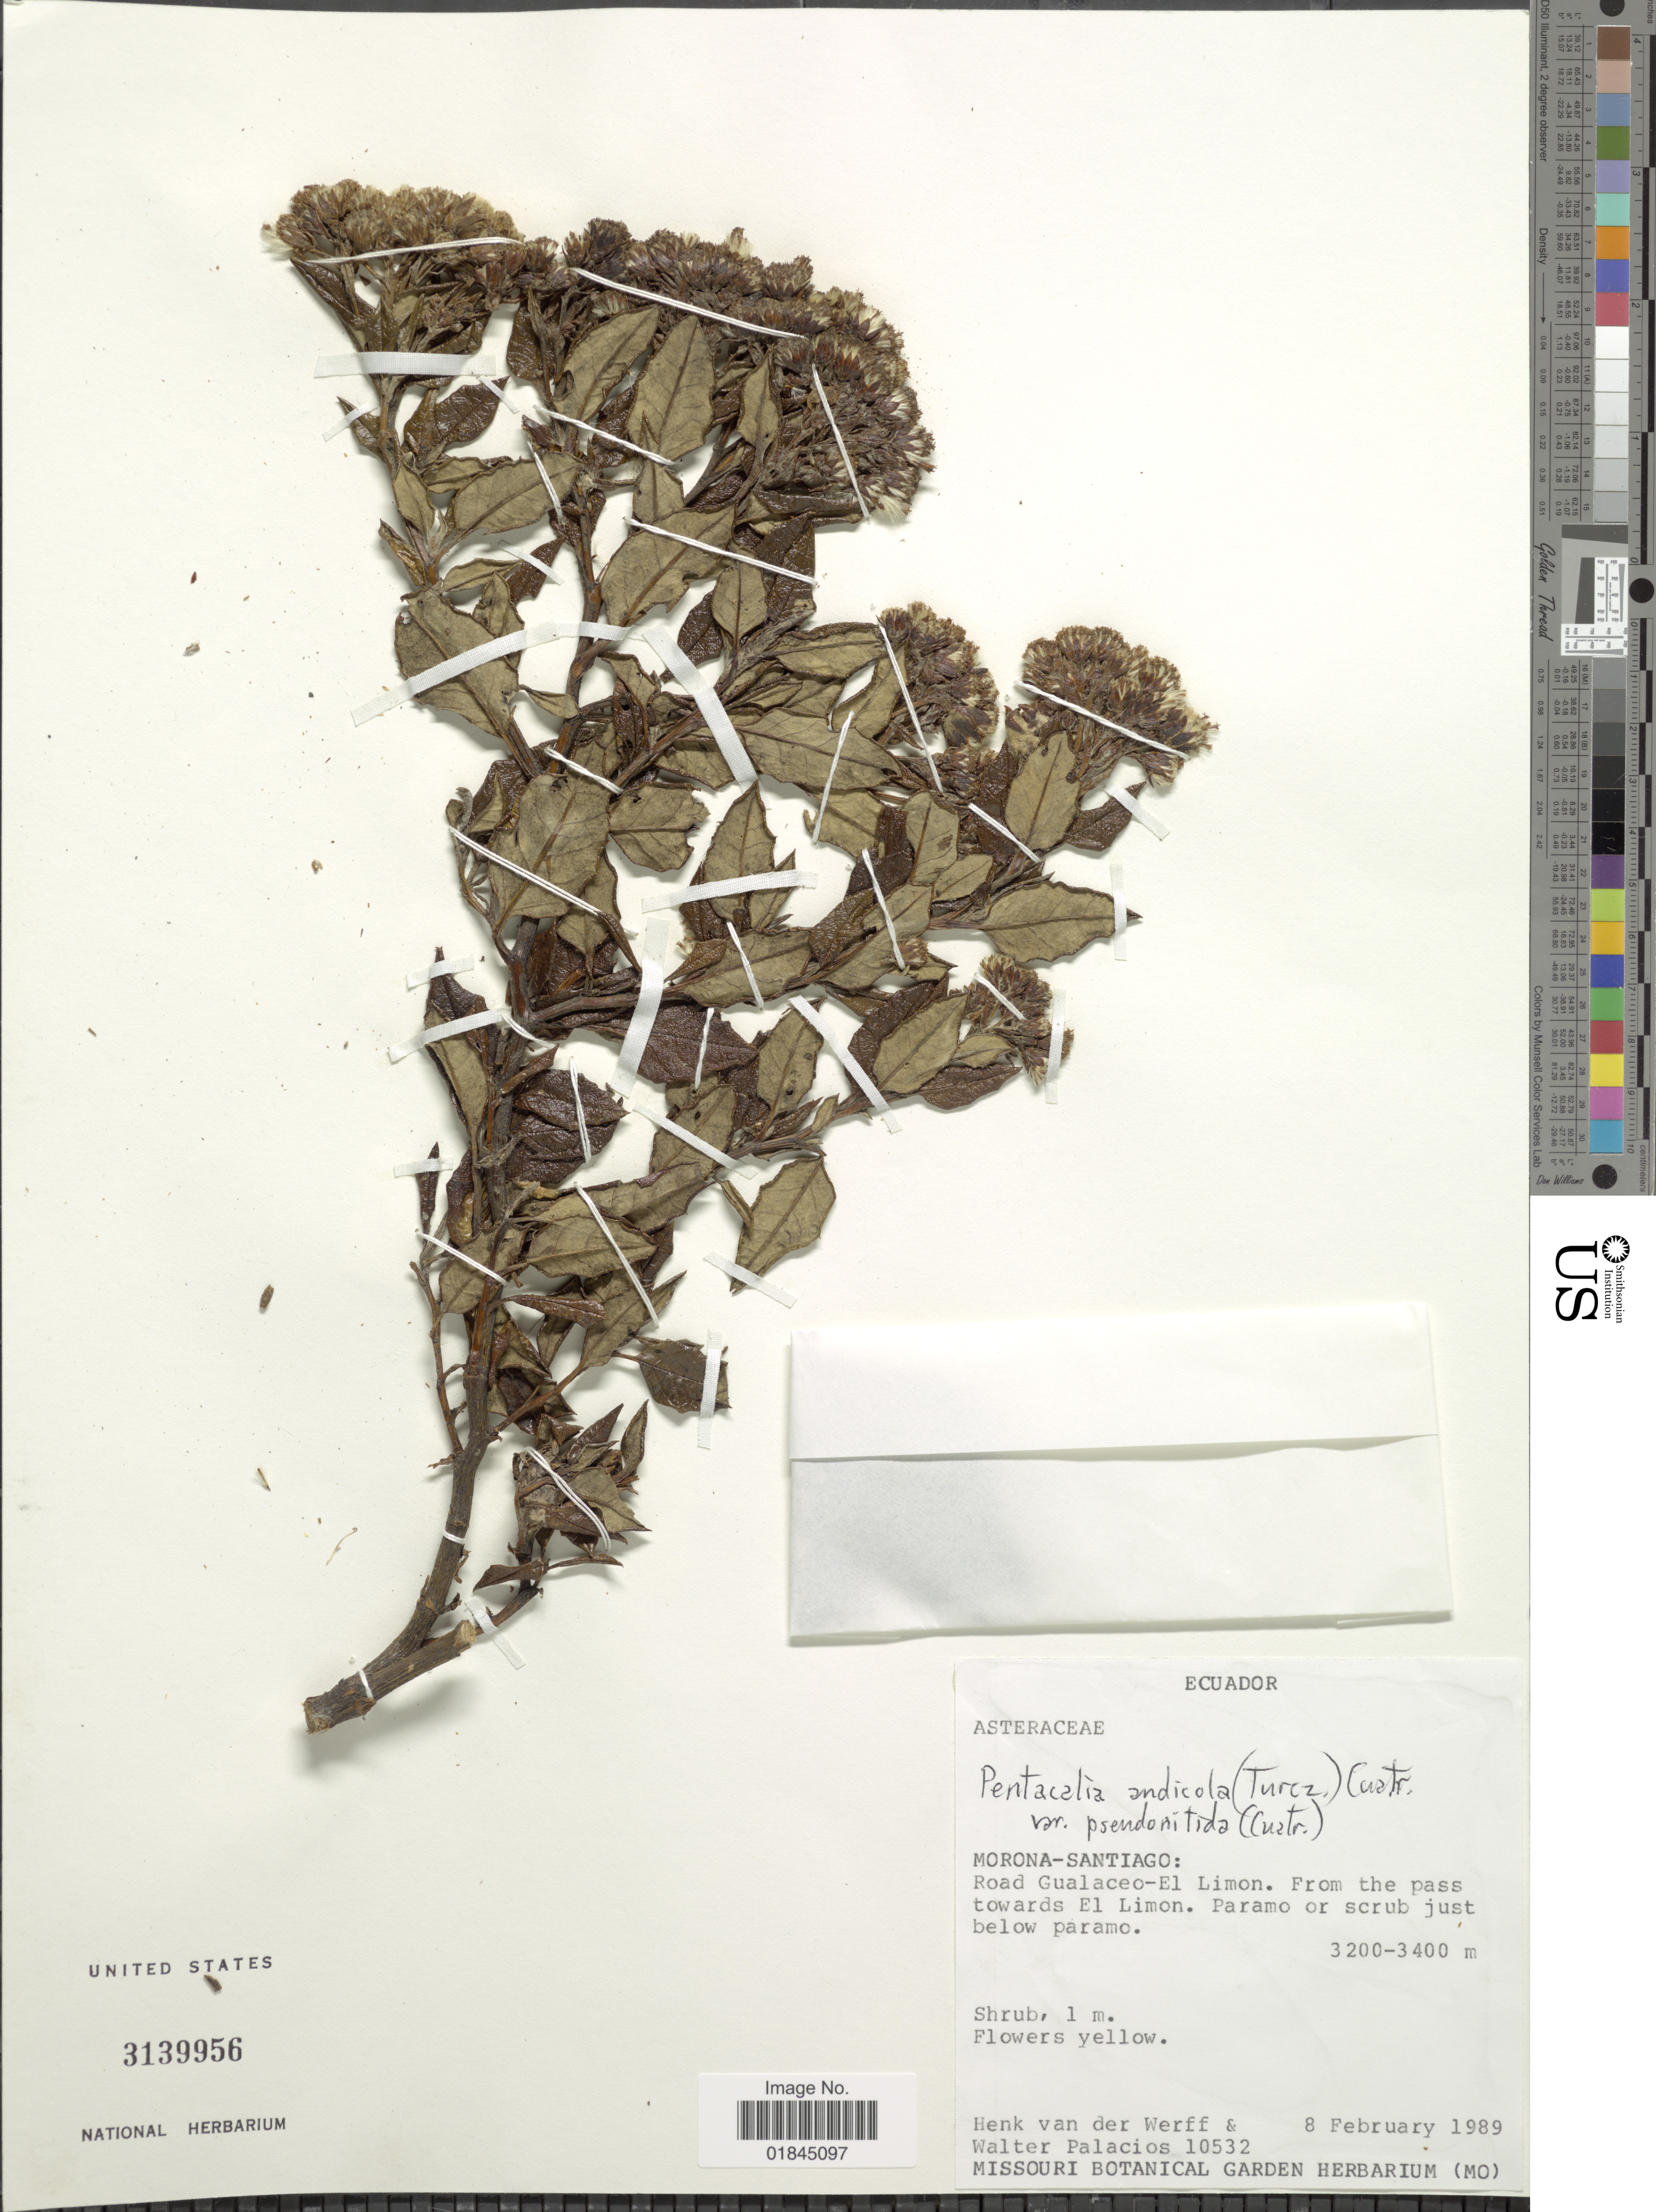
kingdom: Plantae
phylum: Tracheophyta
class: Magnoliopsida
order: Asterales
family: Asteraceae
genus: Pentacalia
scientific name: Pentacalia andicola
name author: (Turcz.) Cuatrec.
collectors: H. van der Werff & W. Palacios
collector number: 10532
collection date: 1989-02-08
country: Ecuador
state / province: Morona-Santiago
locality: Road Gualaceo-El Limon. From the pass towards El Limon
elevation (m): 3200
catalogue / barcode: US 3139956